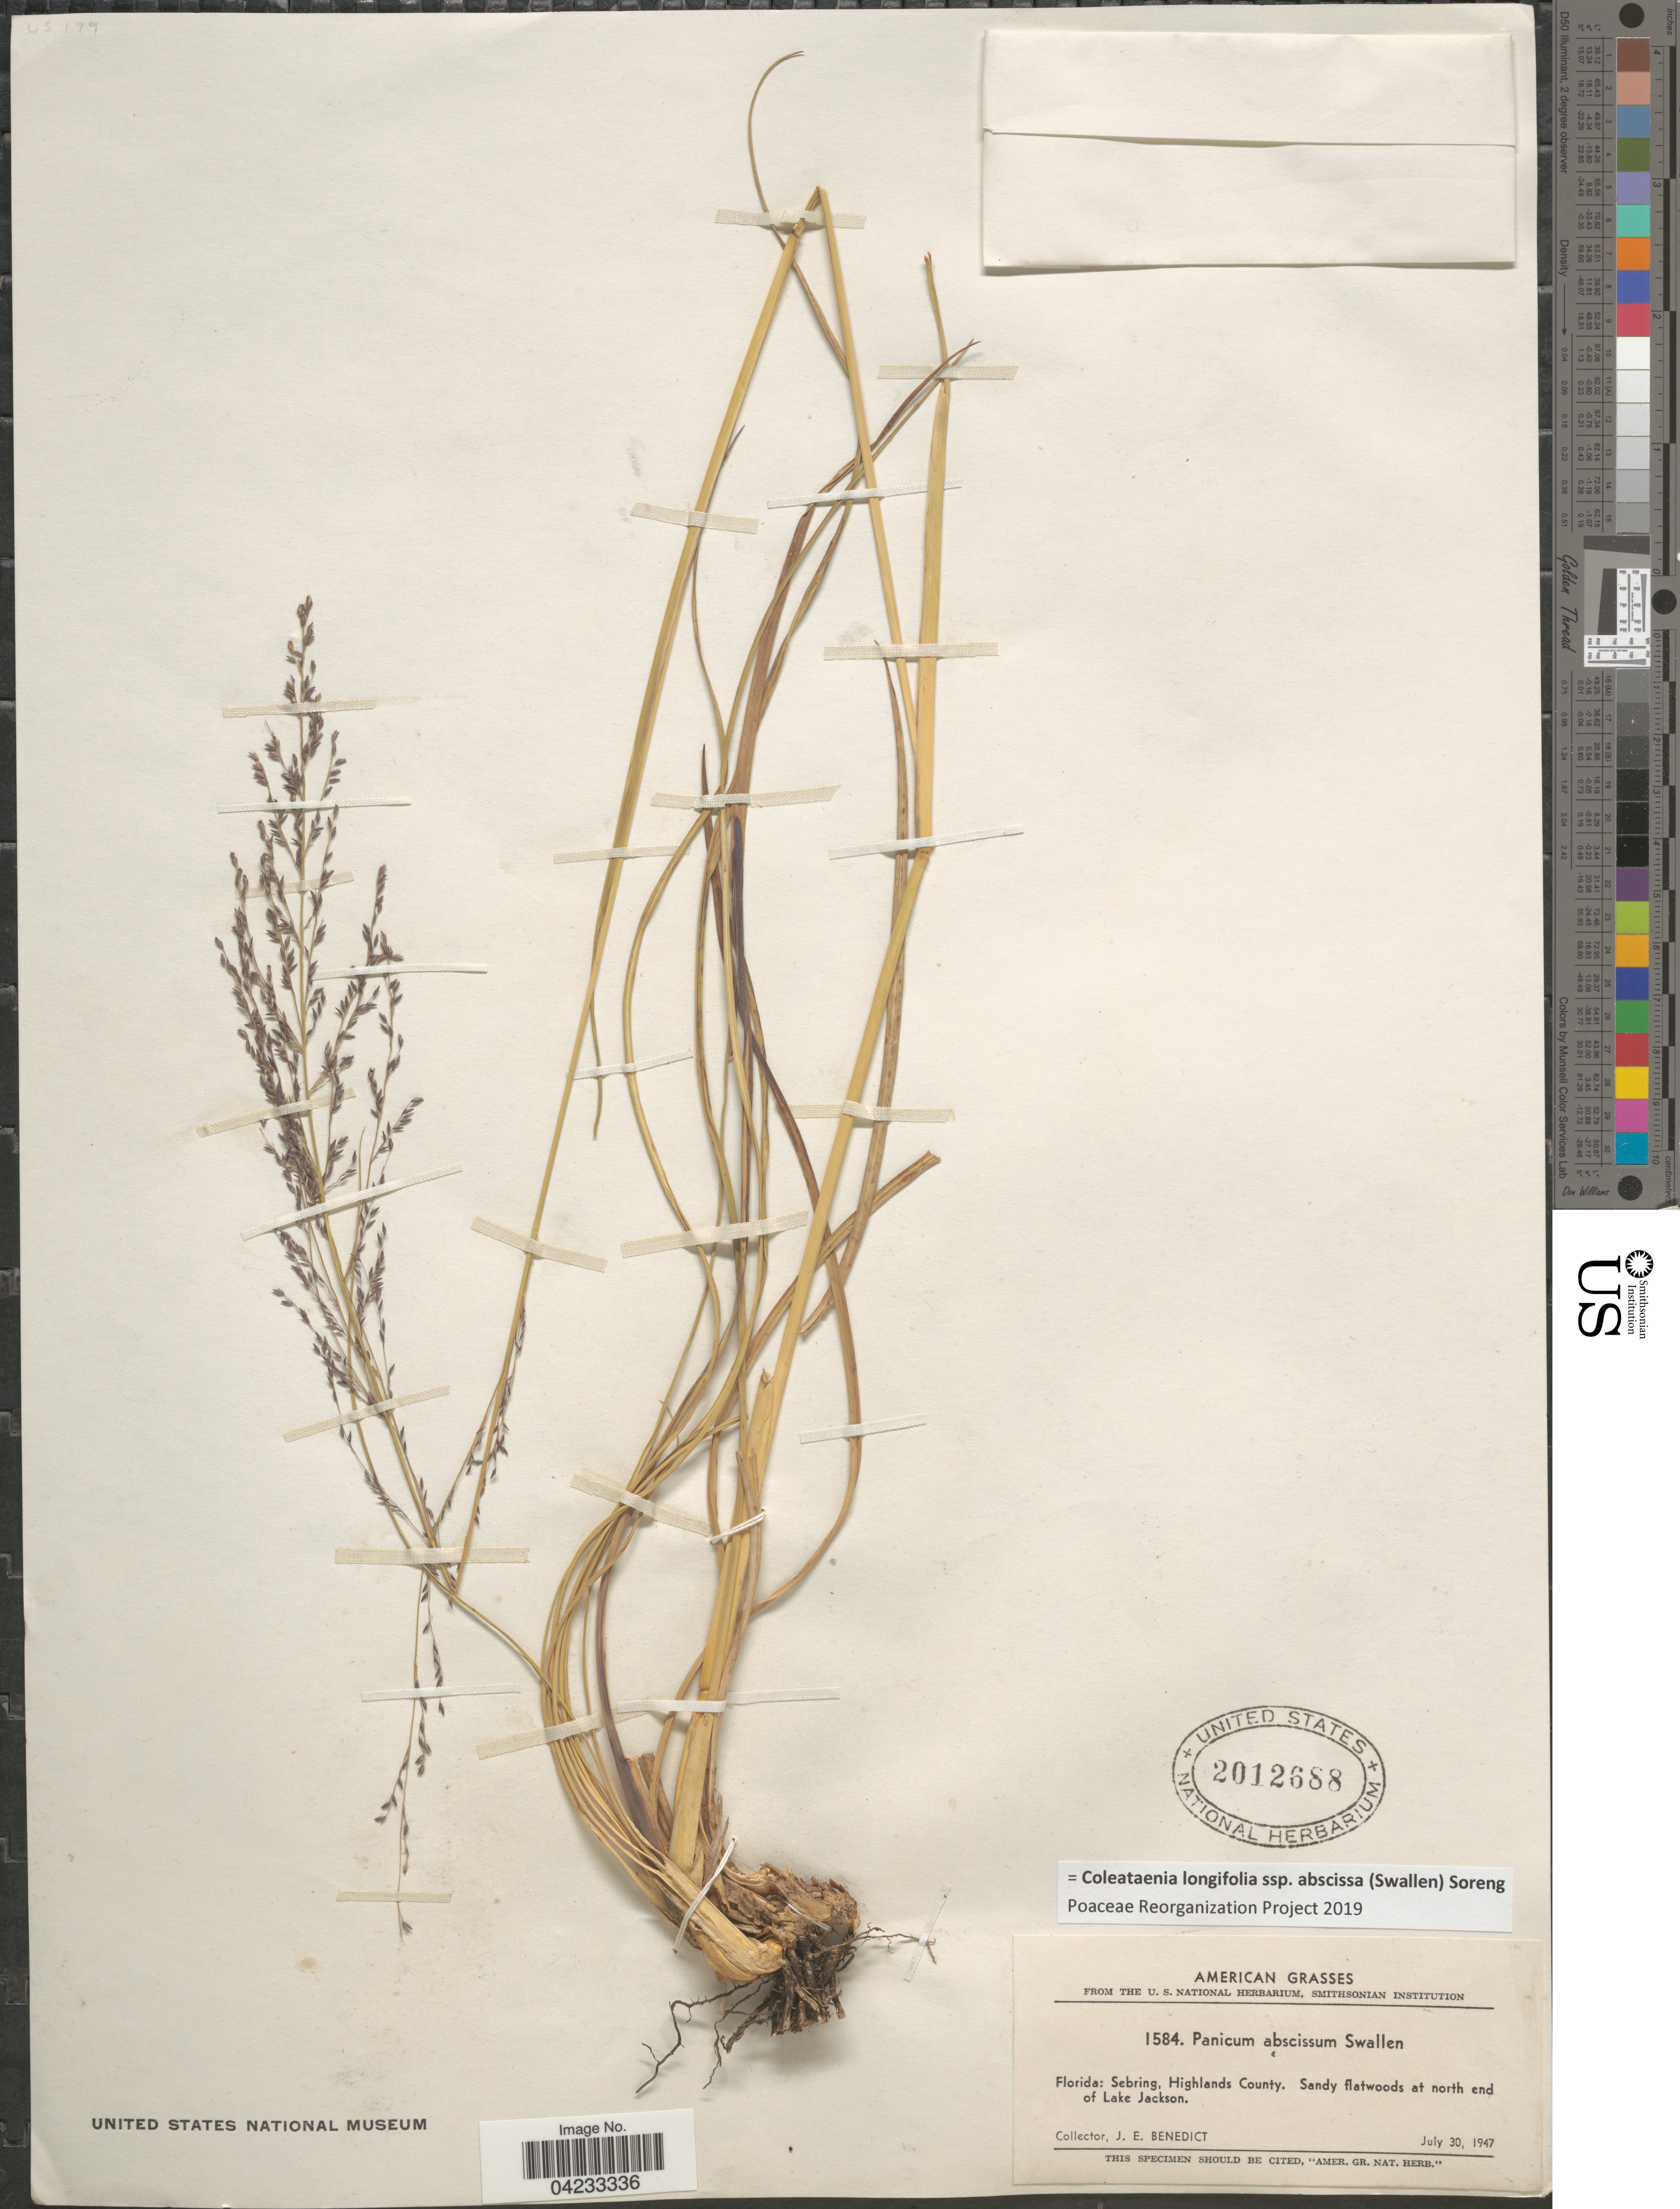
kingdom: Plantae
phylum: Tracheophyta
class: Liliopsida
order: Poales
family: Poaceae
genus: Coleataenia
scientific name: Coleataenia longifolia subsp. abscissa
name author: (Swallen) Soreng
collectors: J. Benedict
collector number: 1584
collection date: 1947-07-30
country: United States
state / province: Florida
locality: Sebring, Highlands County. Sandy flatwoods at north end of Lake Jackson.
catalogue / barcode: US 2012688